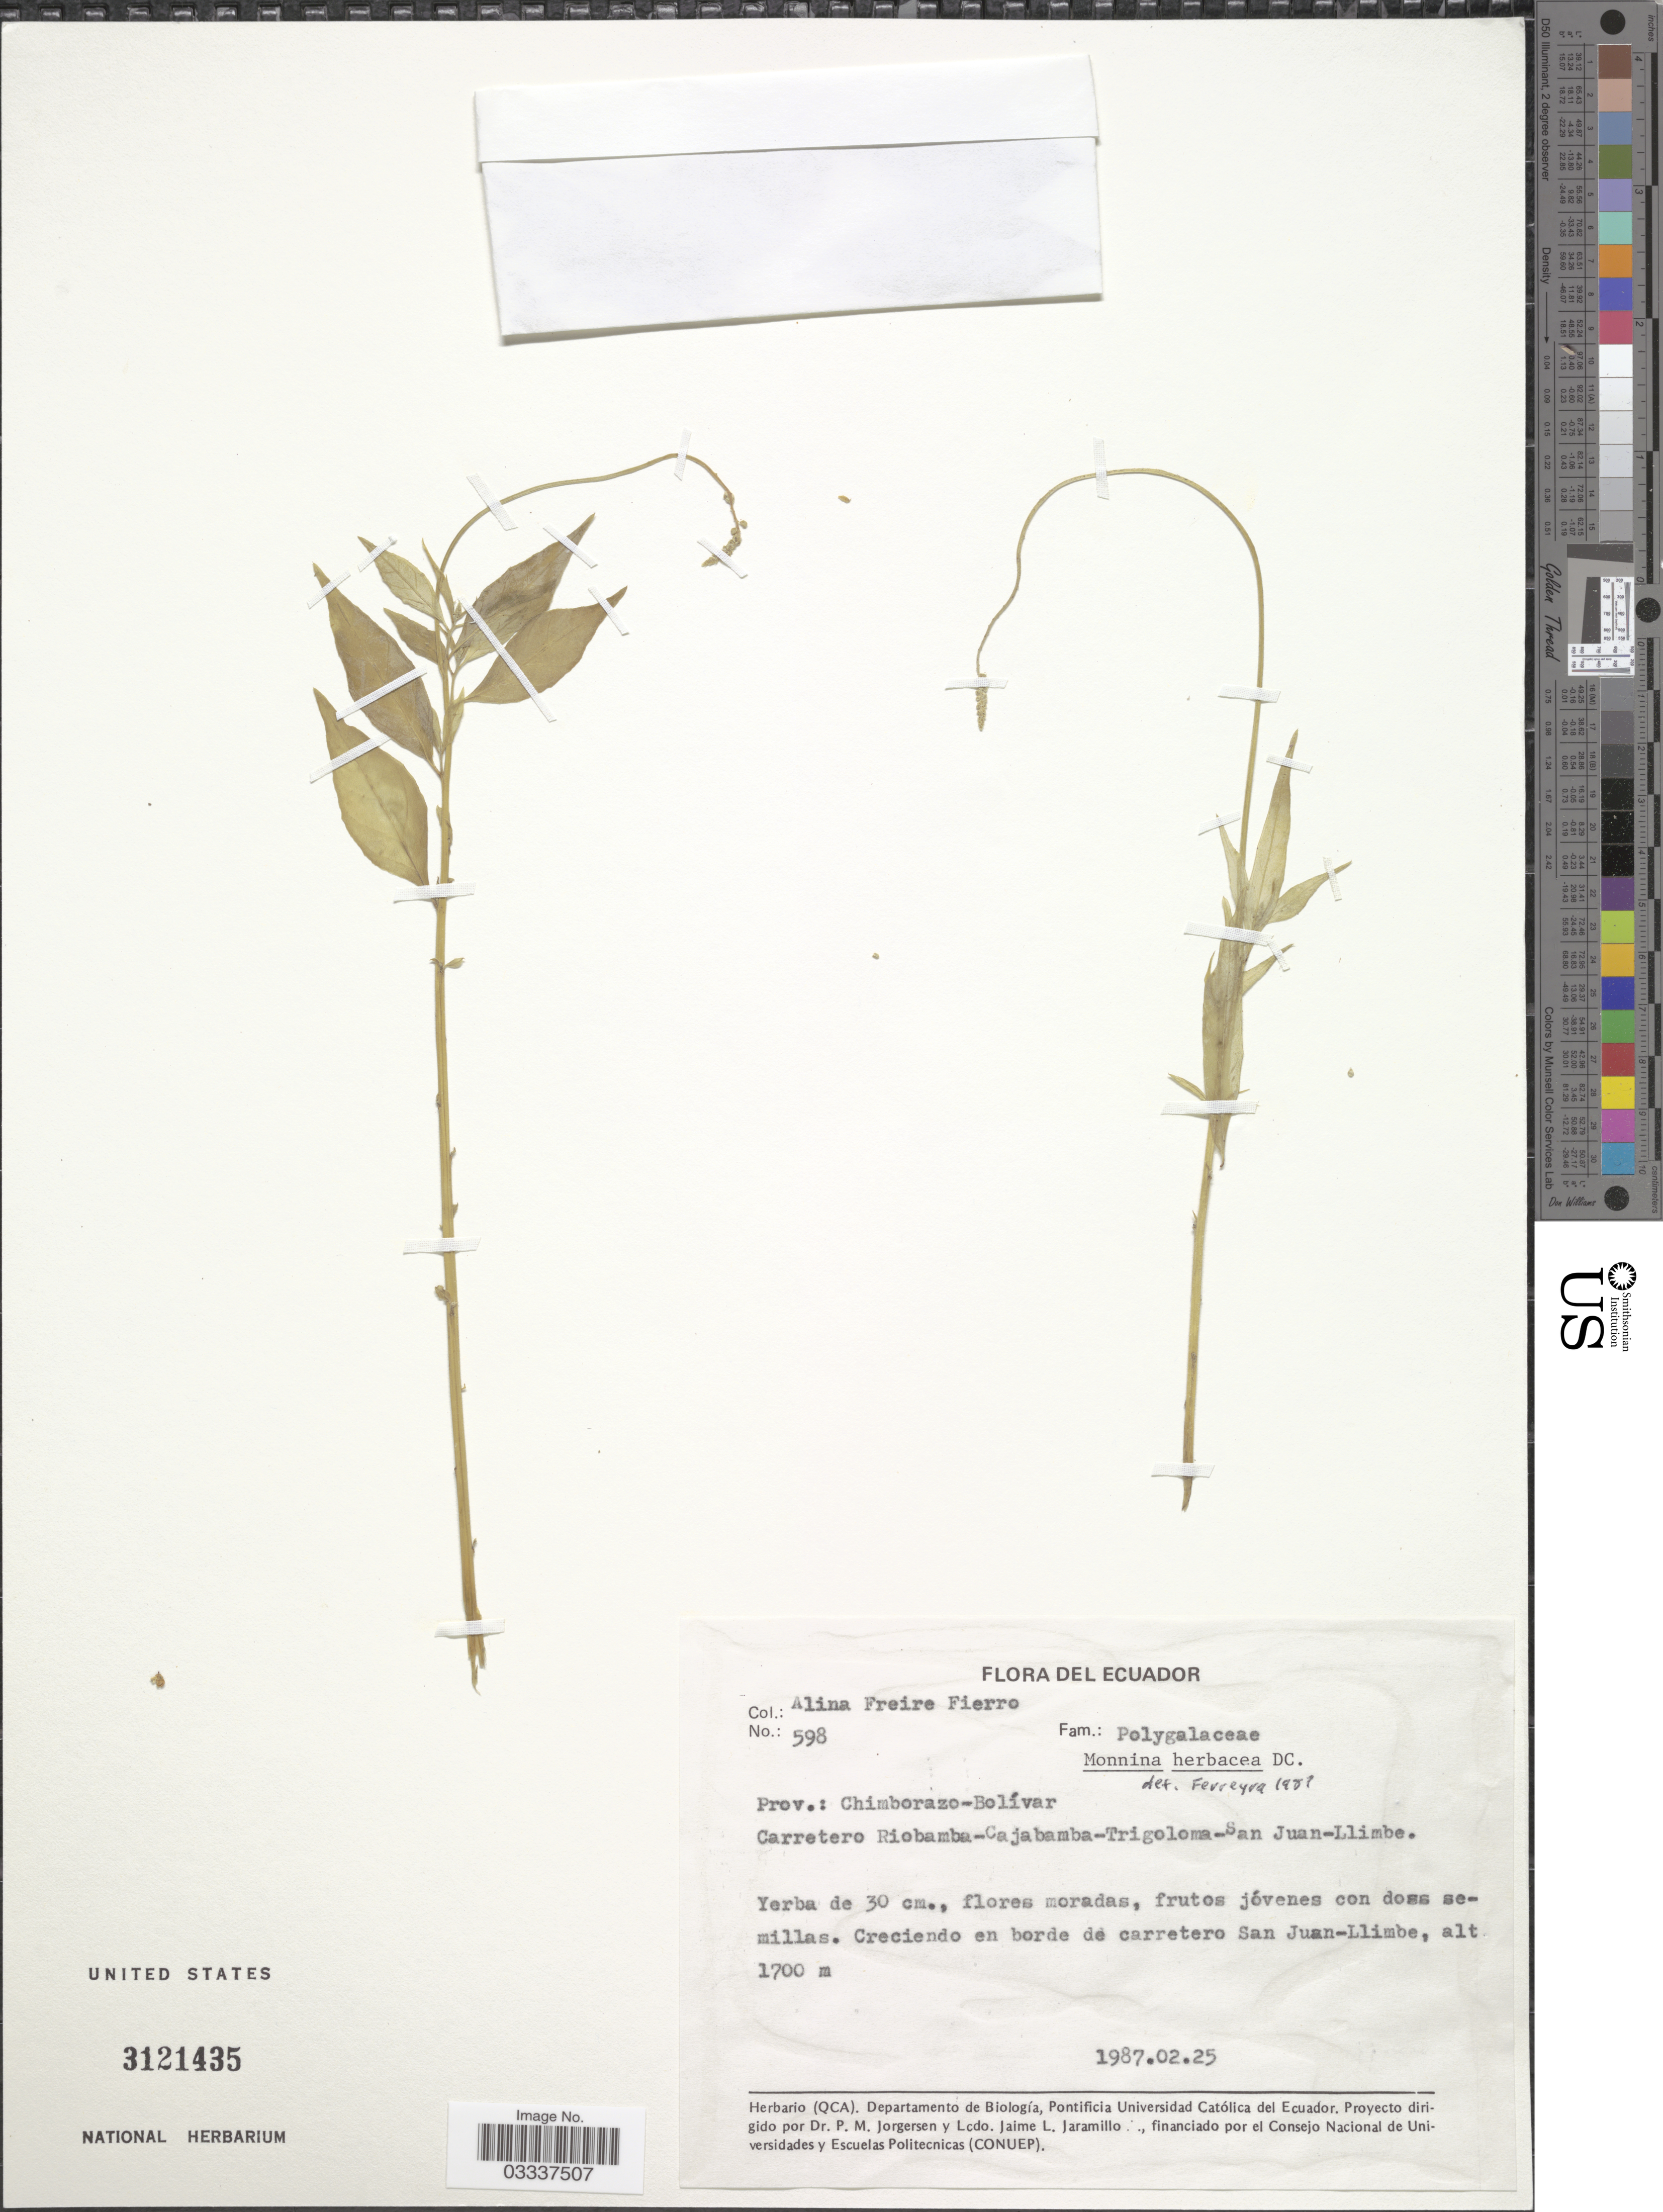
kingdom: Plantae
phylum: Tracheophyta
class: Magnoliopsida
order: Fabales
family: Polygalaceae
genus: Monnina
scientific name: Monnina herbacea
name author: DC.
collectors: A. Freire-Fierro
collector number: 598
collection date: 1987-02-25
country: Ecuador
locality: Prov.: Chimborazo-Bolívar, Carretero Riobamba-Cajabamba-Trigoloma-San Juan-Llimbe.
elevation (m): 1700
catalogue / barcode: US 3121435